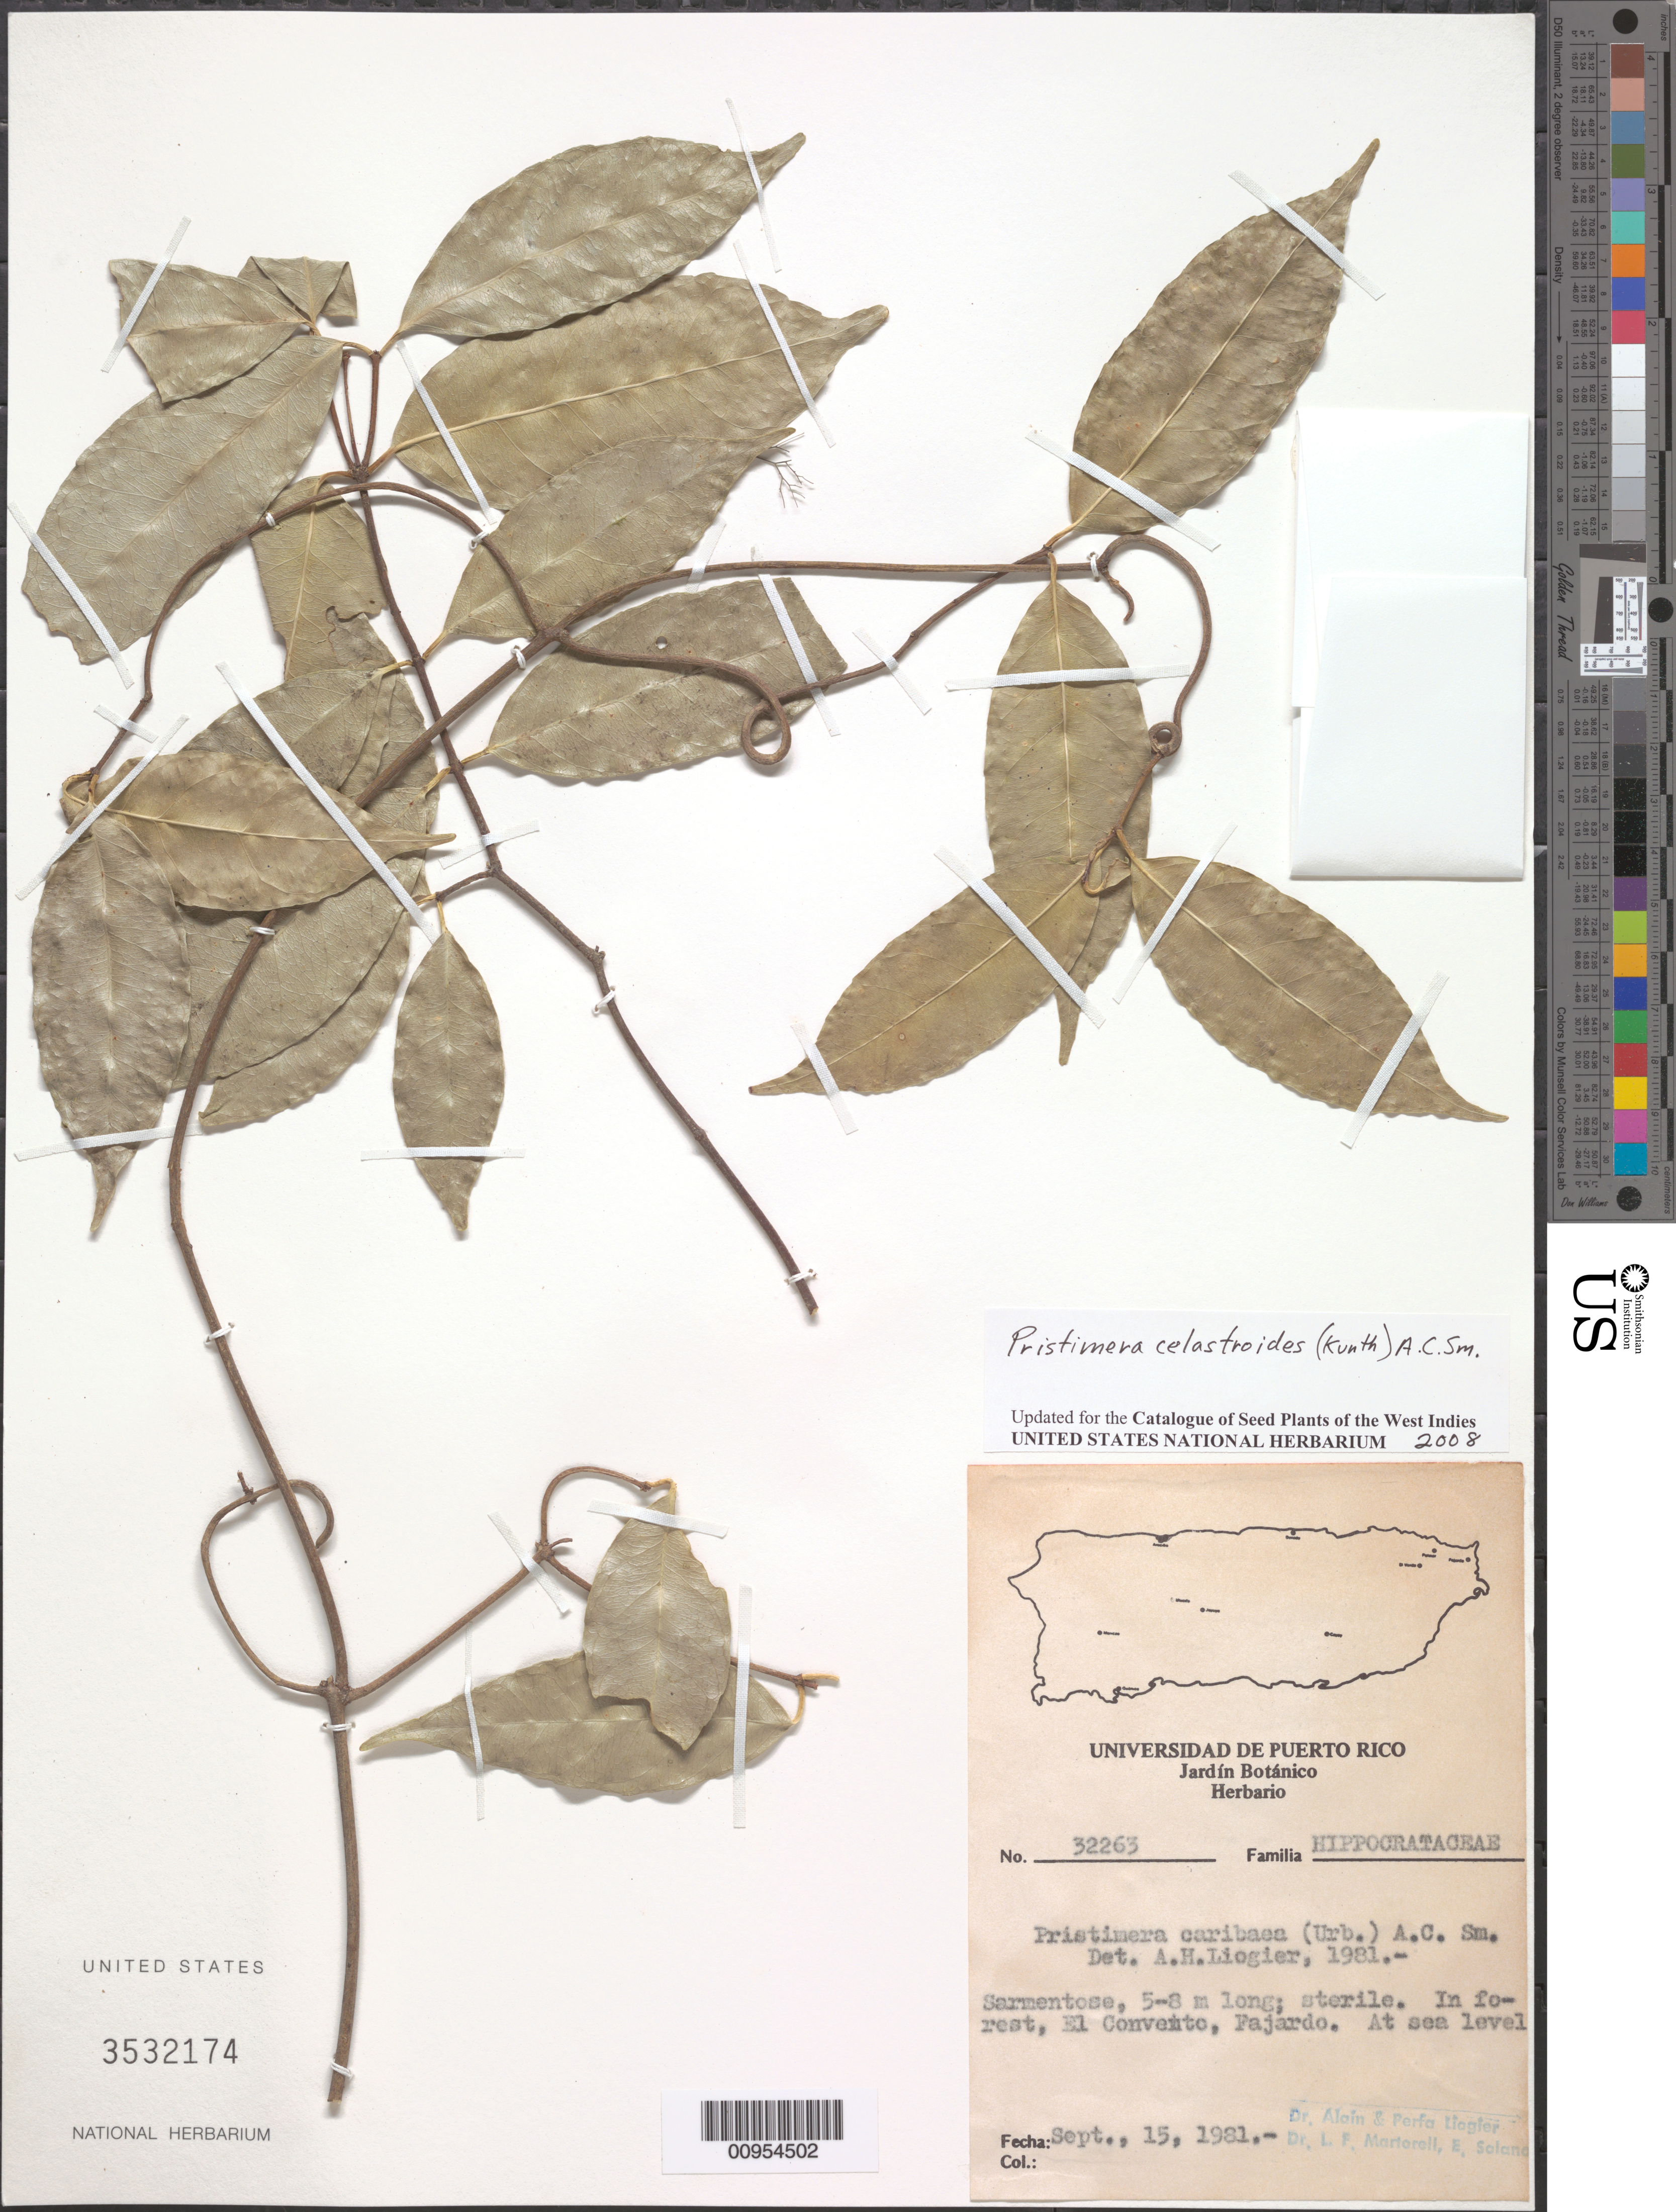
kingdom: Plantae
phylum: Tracheophyta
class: Magnoliopsida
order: Celastrales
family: Celastraceae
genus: Pristimera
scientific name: Pristimera celastroides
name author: (Kunth) A.C. Sm.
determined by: Liogier, Alain H.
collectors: A. H. Liogier, M. P. Liogier, L. Martorell & E. Solano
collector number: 32263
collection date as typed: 15 Sep 1981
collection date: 1981-09-15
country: Puerto Rico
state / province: Fajardo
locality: El Convento, Fajardo.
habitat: In forest.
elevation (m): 0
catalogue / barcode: US 3532174